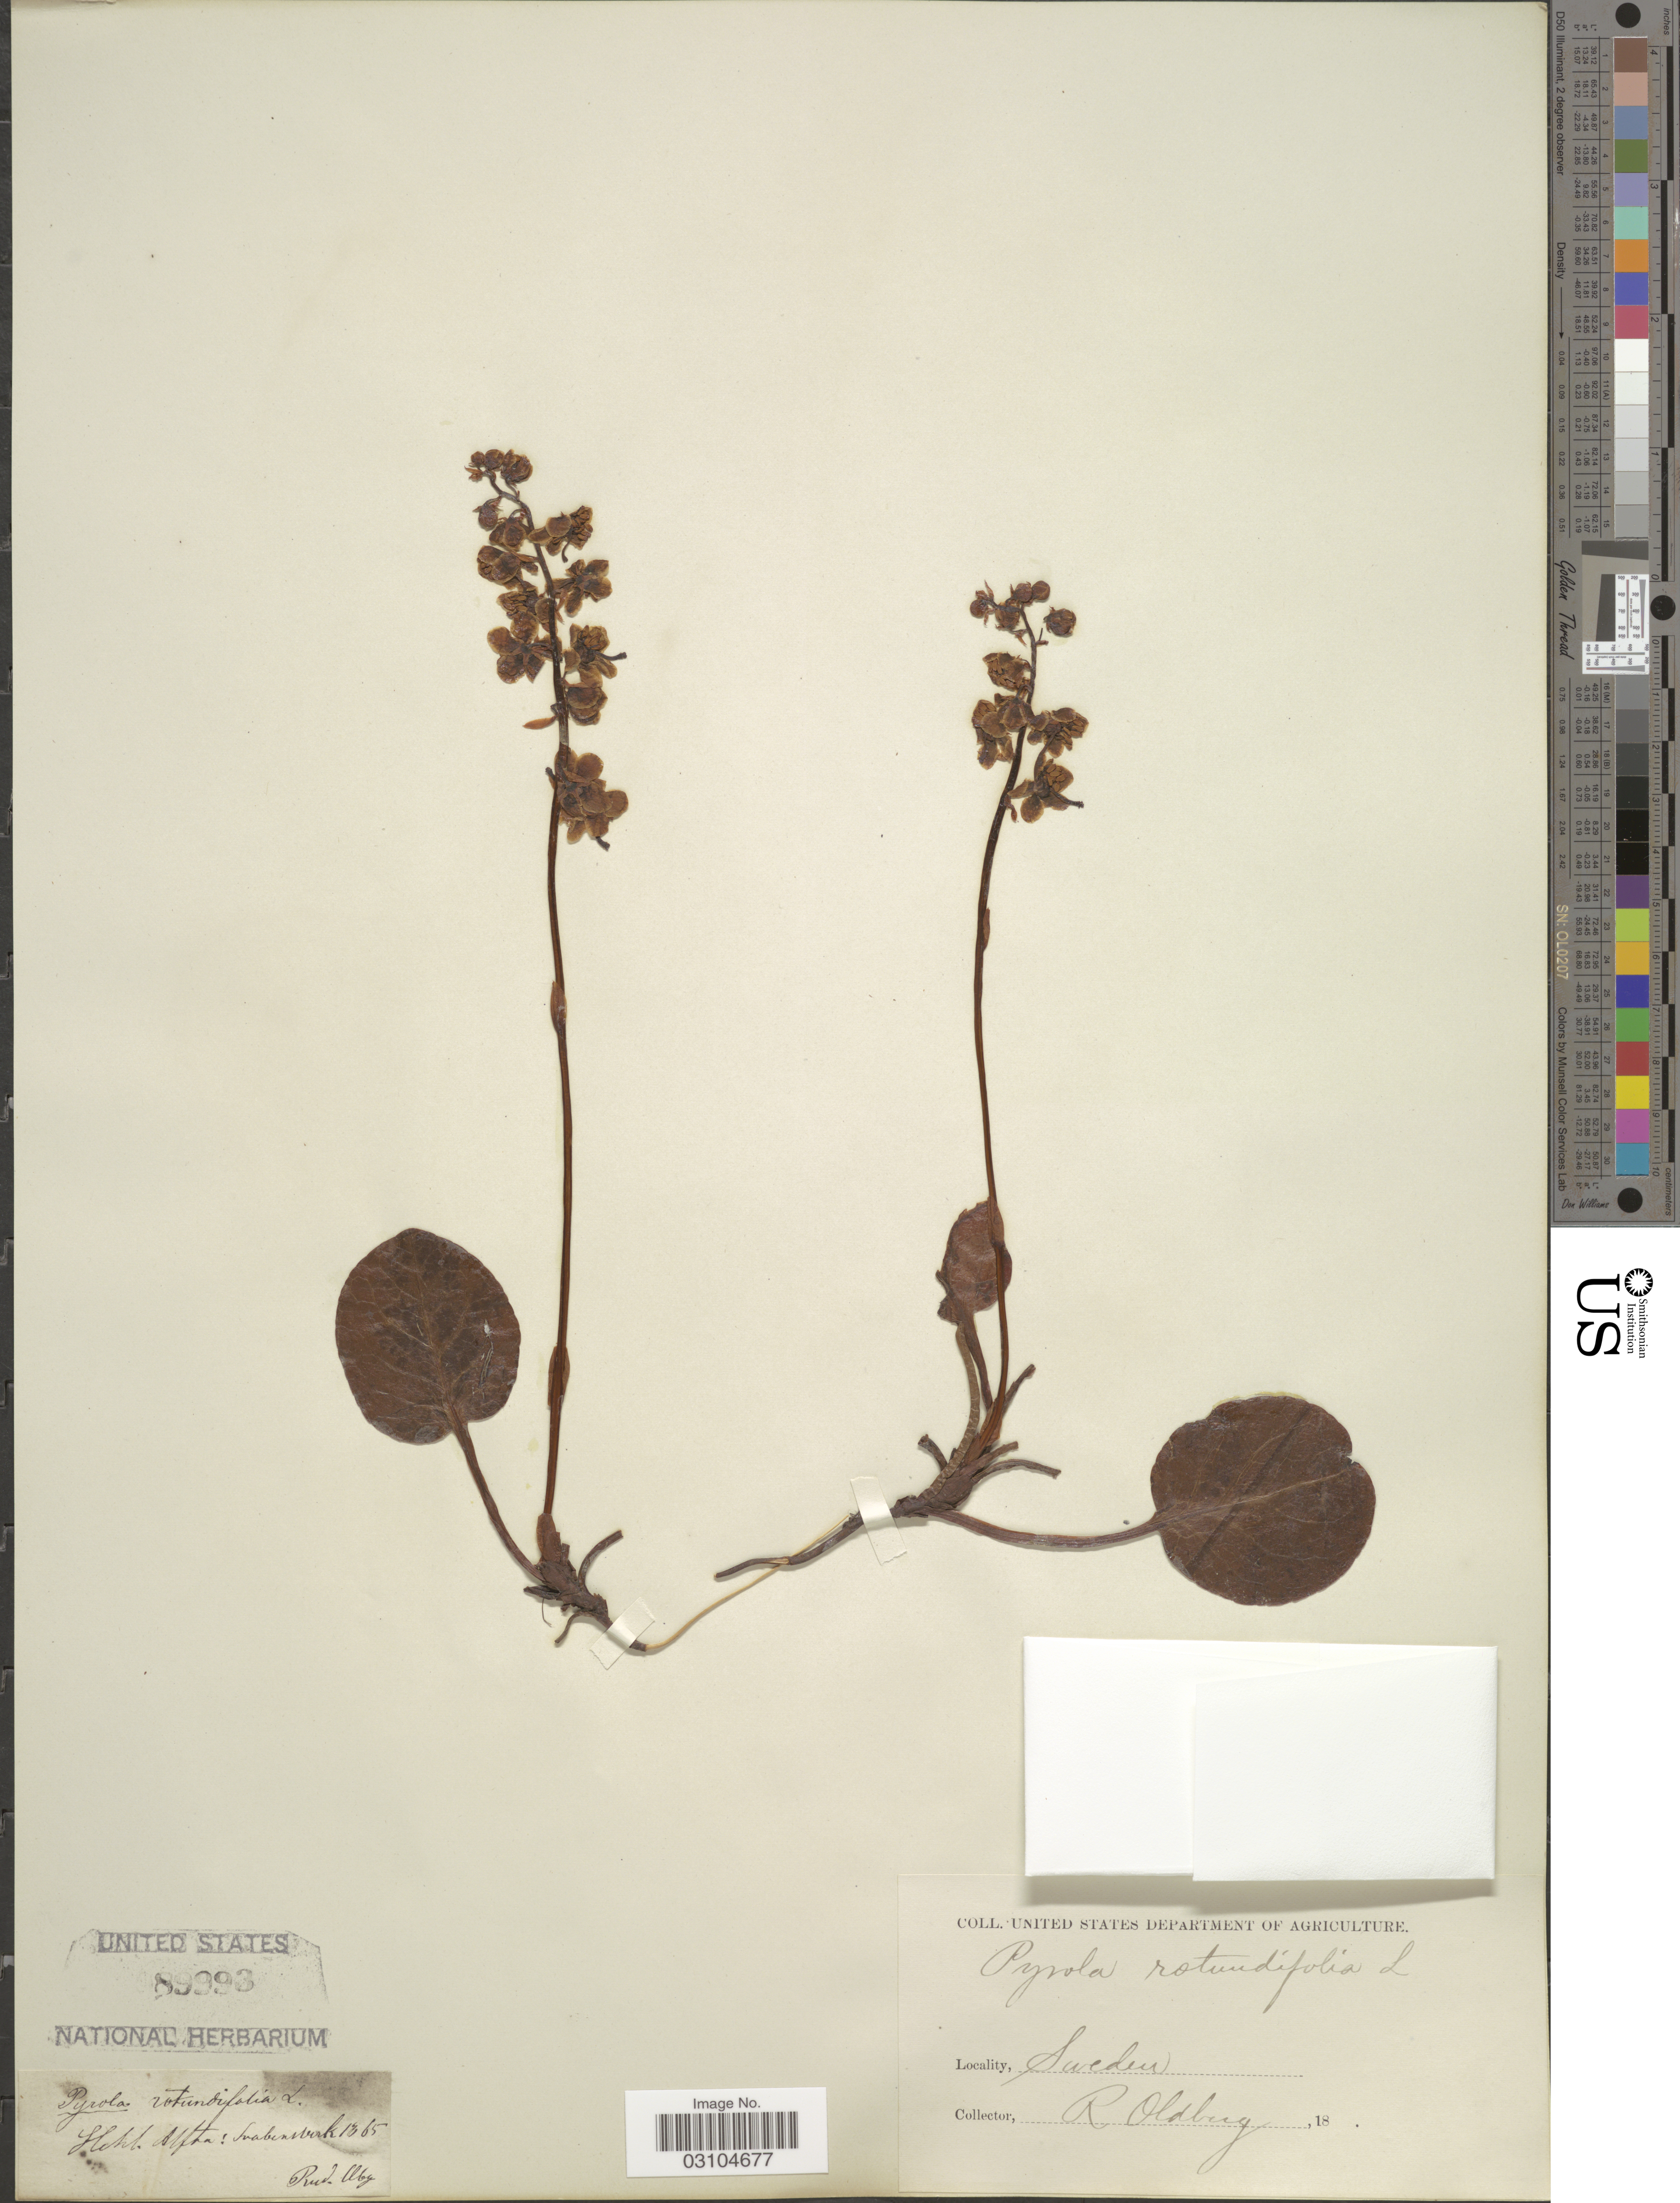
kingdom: Plantae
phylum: Tracheophyta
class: Magnoliopsida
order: Ericales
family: Ericaceae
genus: Pyrola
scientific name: Pyrola rotundifolia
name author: L.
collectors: R. Oldberg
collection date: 1865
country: Sweden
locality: Hocht. Alfta: Svabensverk.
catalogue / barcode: US 8993